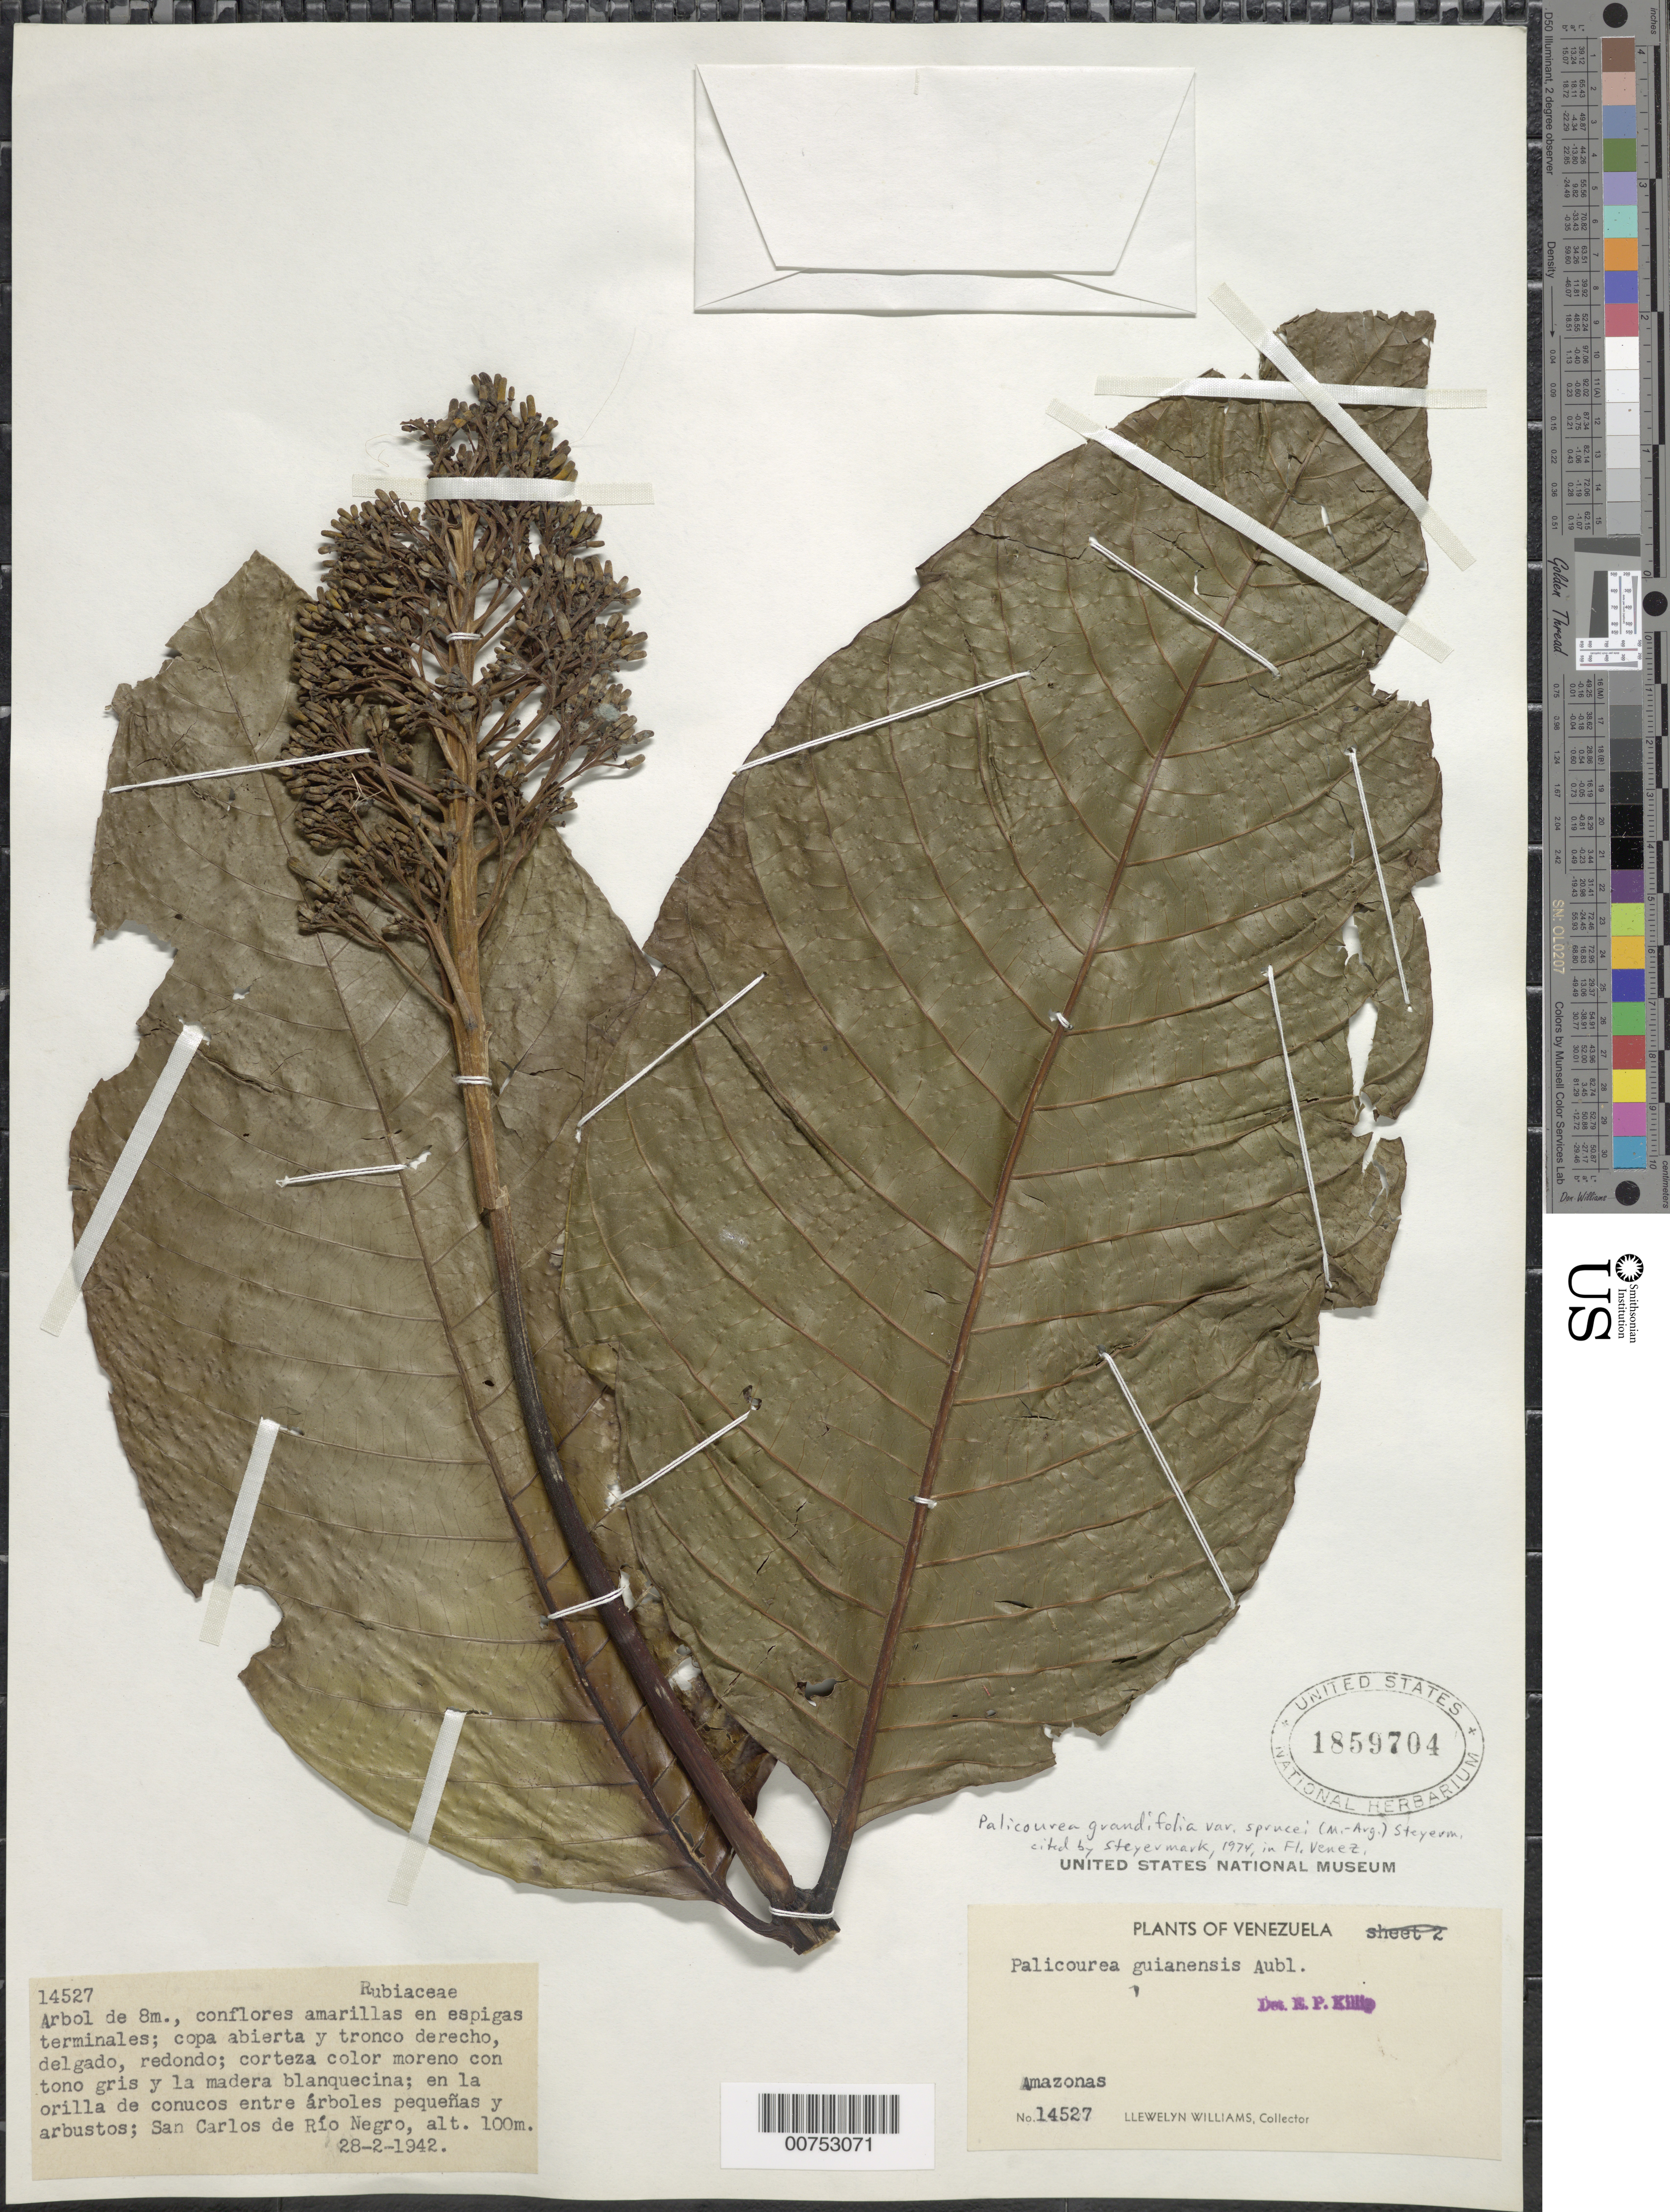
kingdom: Plantae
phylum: Tracheophyta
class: Magnoliopsida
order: Gentianales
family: Rubiaceae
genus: Palicourea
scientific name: Palicourea grandifolia var. sprucei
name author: (Müll. Arg.) Steyerm.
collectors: Ll. Williams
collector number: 14527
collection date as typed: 28-Feb-42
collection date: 1942-02-28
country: Venezuela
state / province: Amazonas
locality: San Carlos de Río Negro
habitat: Orilla de conucos entre arboles pequenas y arbustos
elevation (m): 100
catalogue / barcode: US 1859704